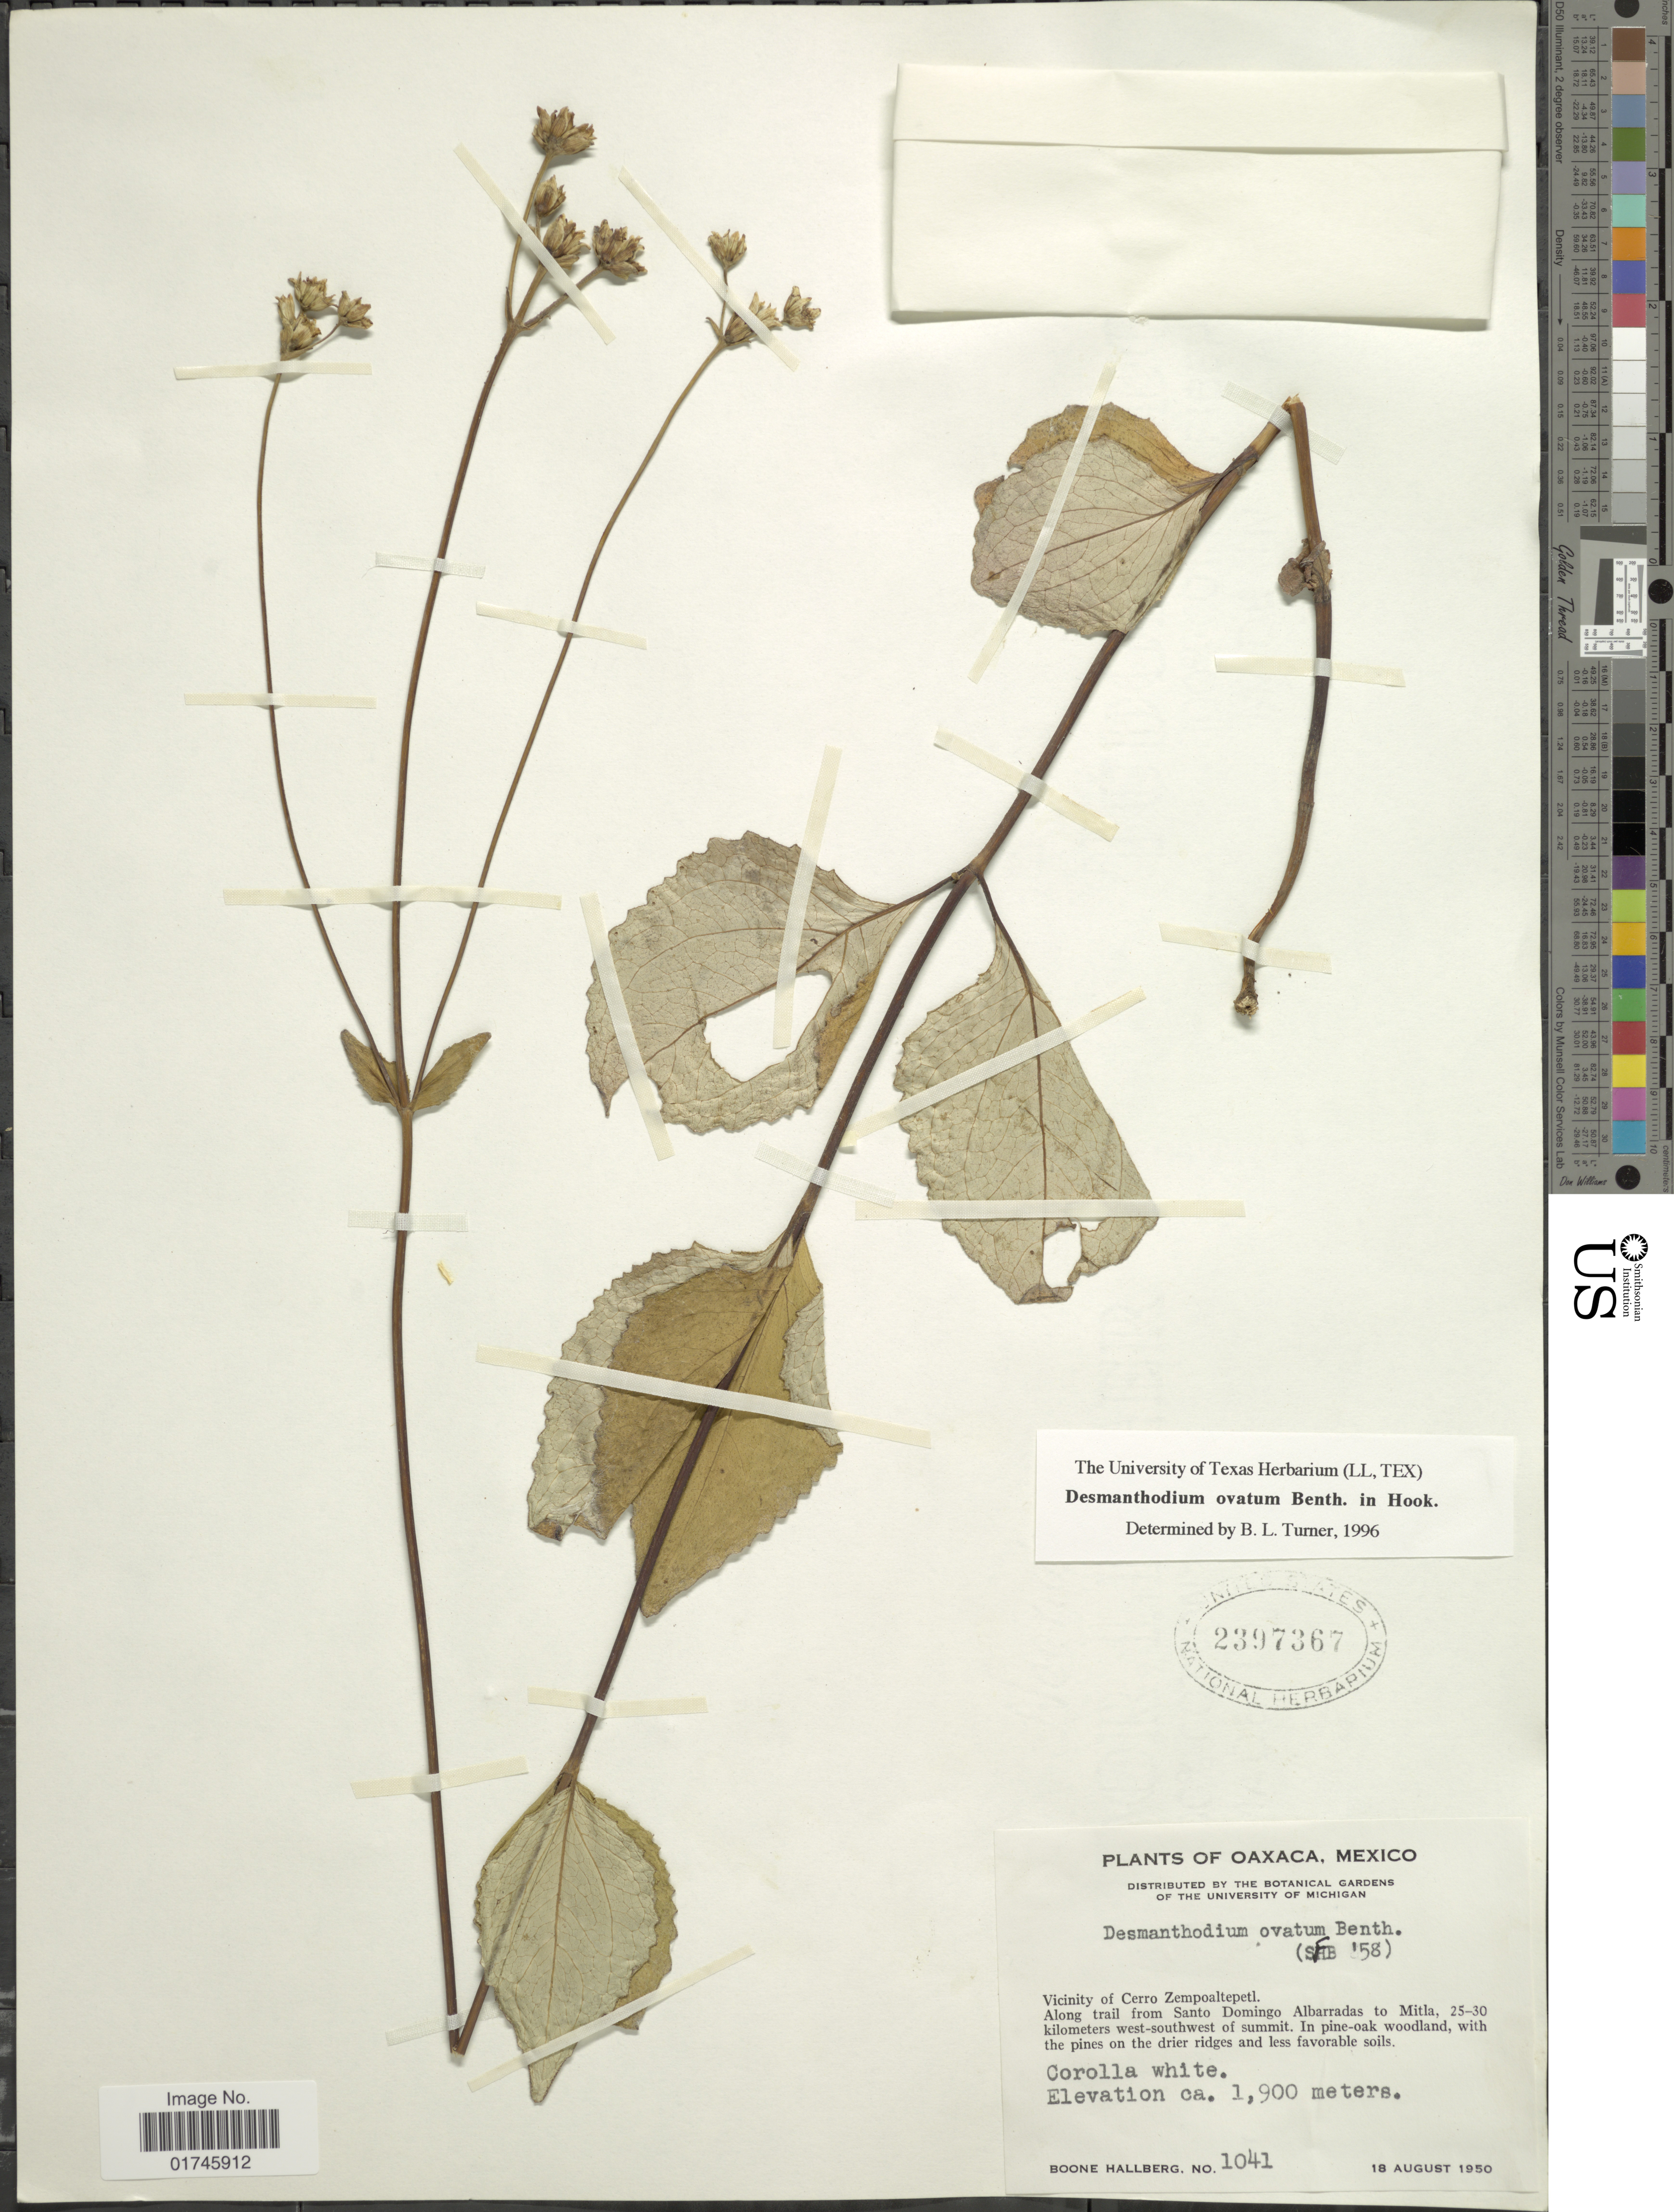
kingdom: Plantae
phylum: Tracheophyta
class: Magnoliopsida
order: Asterales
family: Asteraceae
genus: Desmanthodium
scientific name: Desmanthodium ovatum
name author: Benth.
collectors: B. Hallberg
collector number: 1041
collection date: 1950-08-18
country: Mexico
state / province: Oaxaca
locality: Oaxaca, Mexico. Vicinity of Cerro Zempoaltepetl. Along trail from Santo Domingo Albarradas to Mitla, 25-30 kilometers west-southwest of summit.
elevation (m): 1900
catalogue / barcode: US 2397367